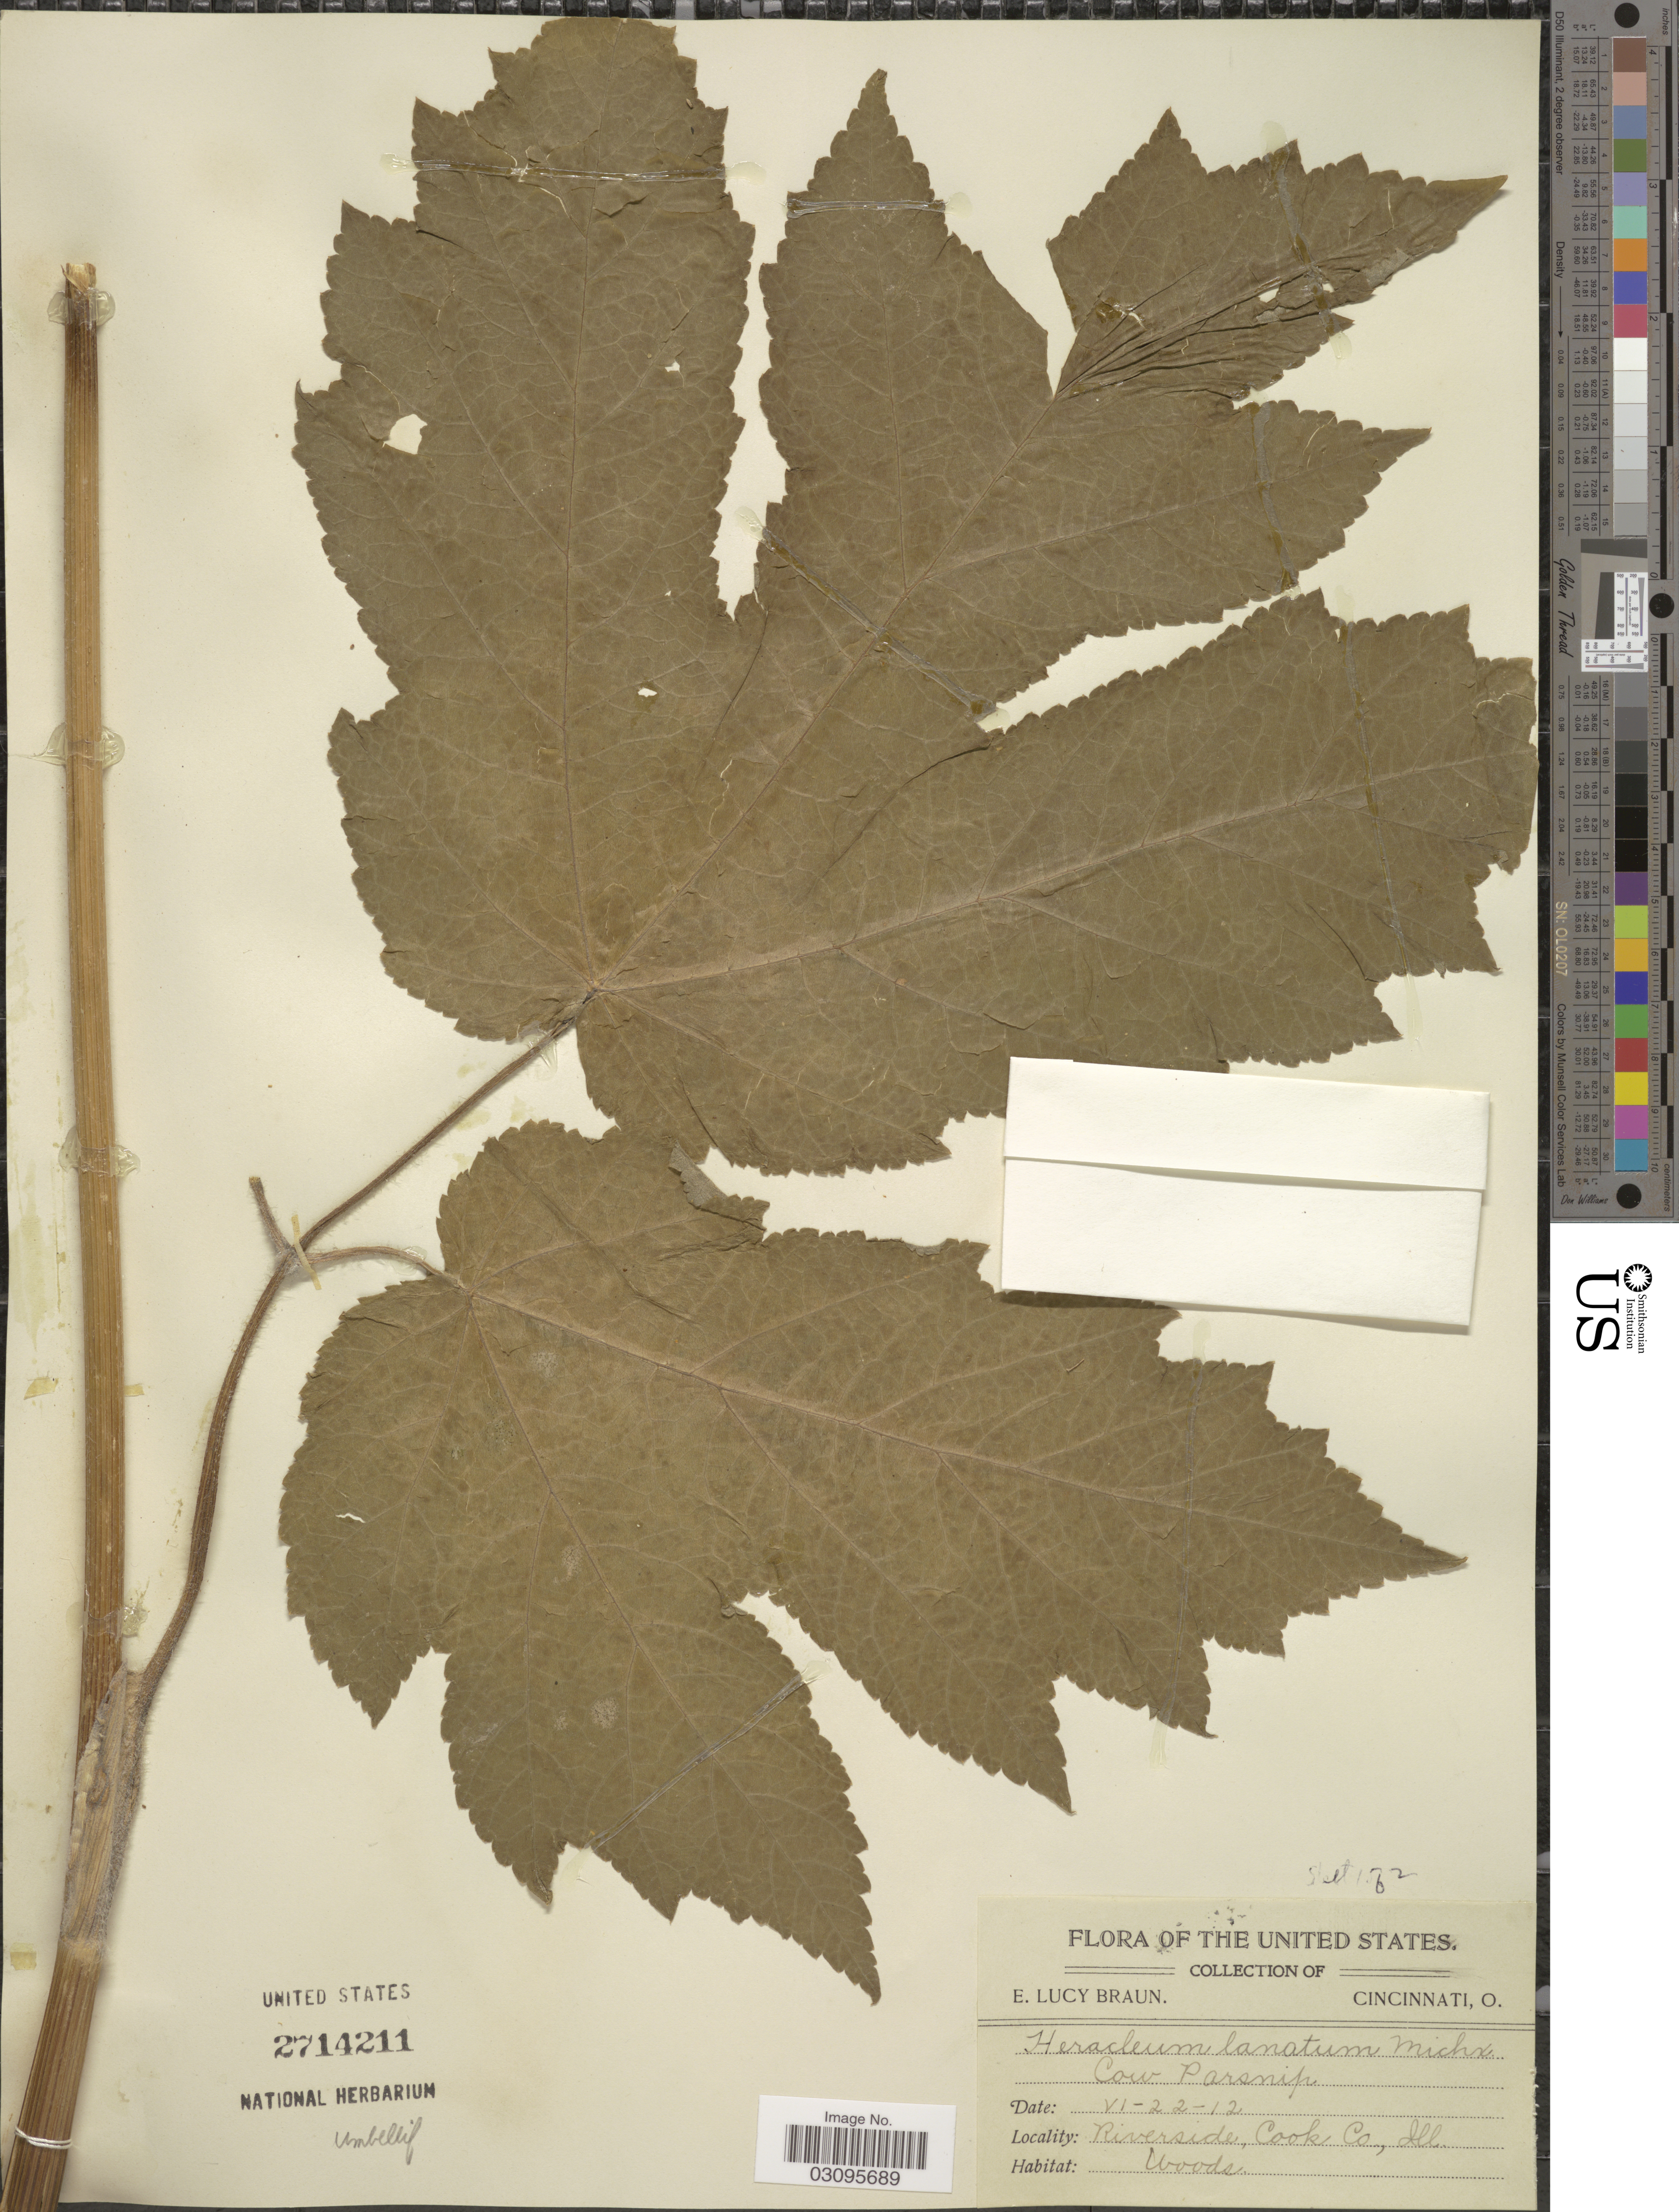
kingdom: Plantae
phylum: Tracheophyta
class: Magnoliopsida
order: Apiales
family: Apiaceae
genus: Heracleum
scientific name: Heracleum lanatum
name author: Michx.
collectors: E. L. Braun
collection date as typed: Transcribed d/m/y: 22/6/12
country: United States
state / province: Illinois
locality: Riverside, Cook Co, Ill.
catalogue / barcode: US 2714211